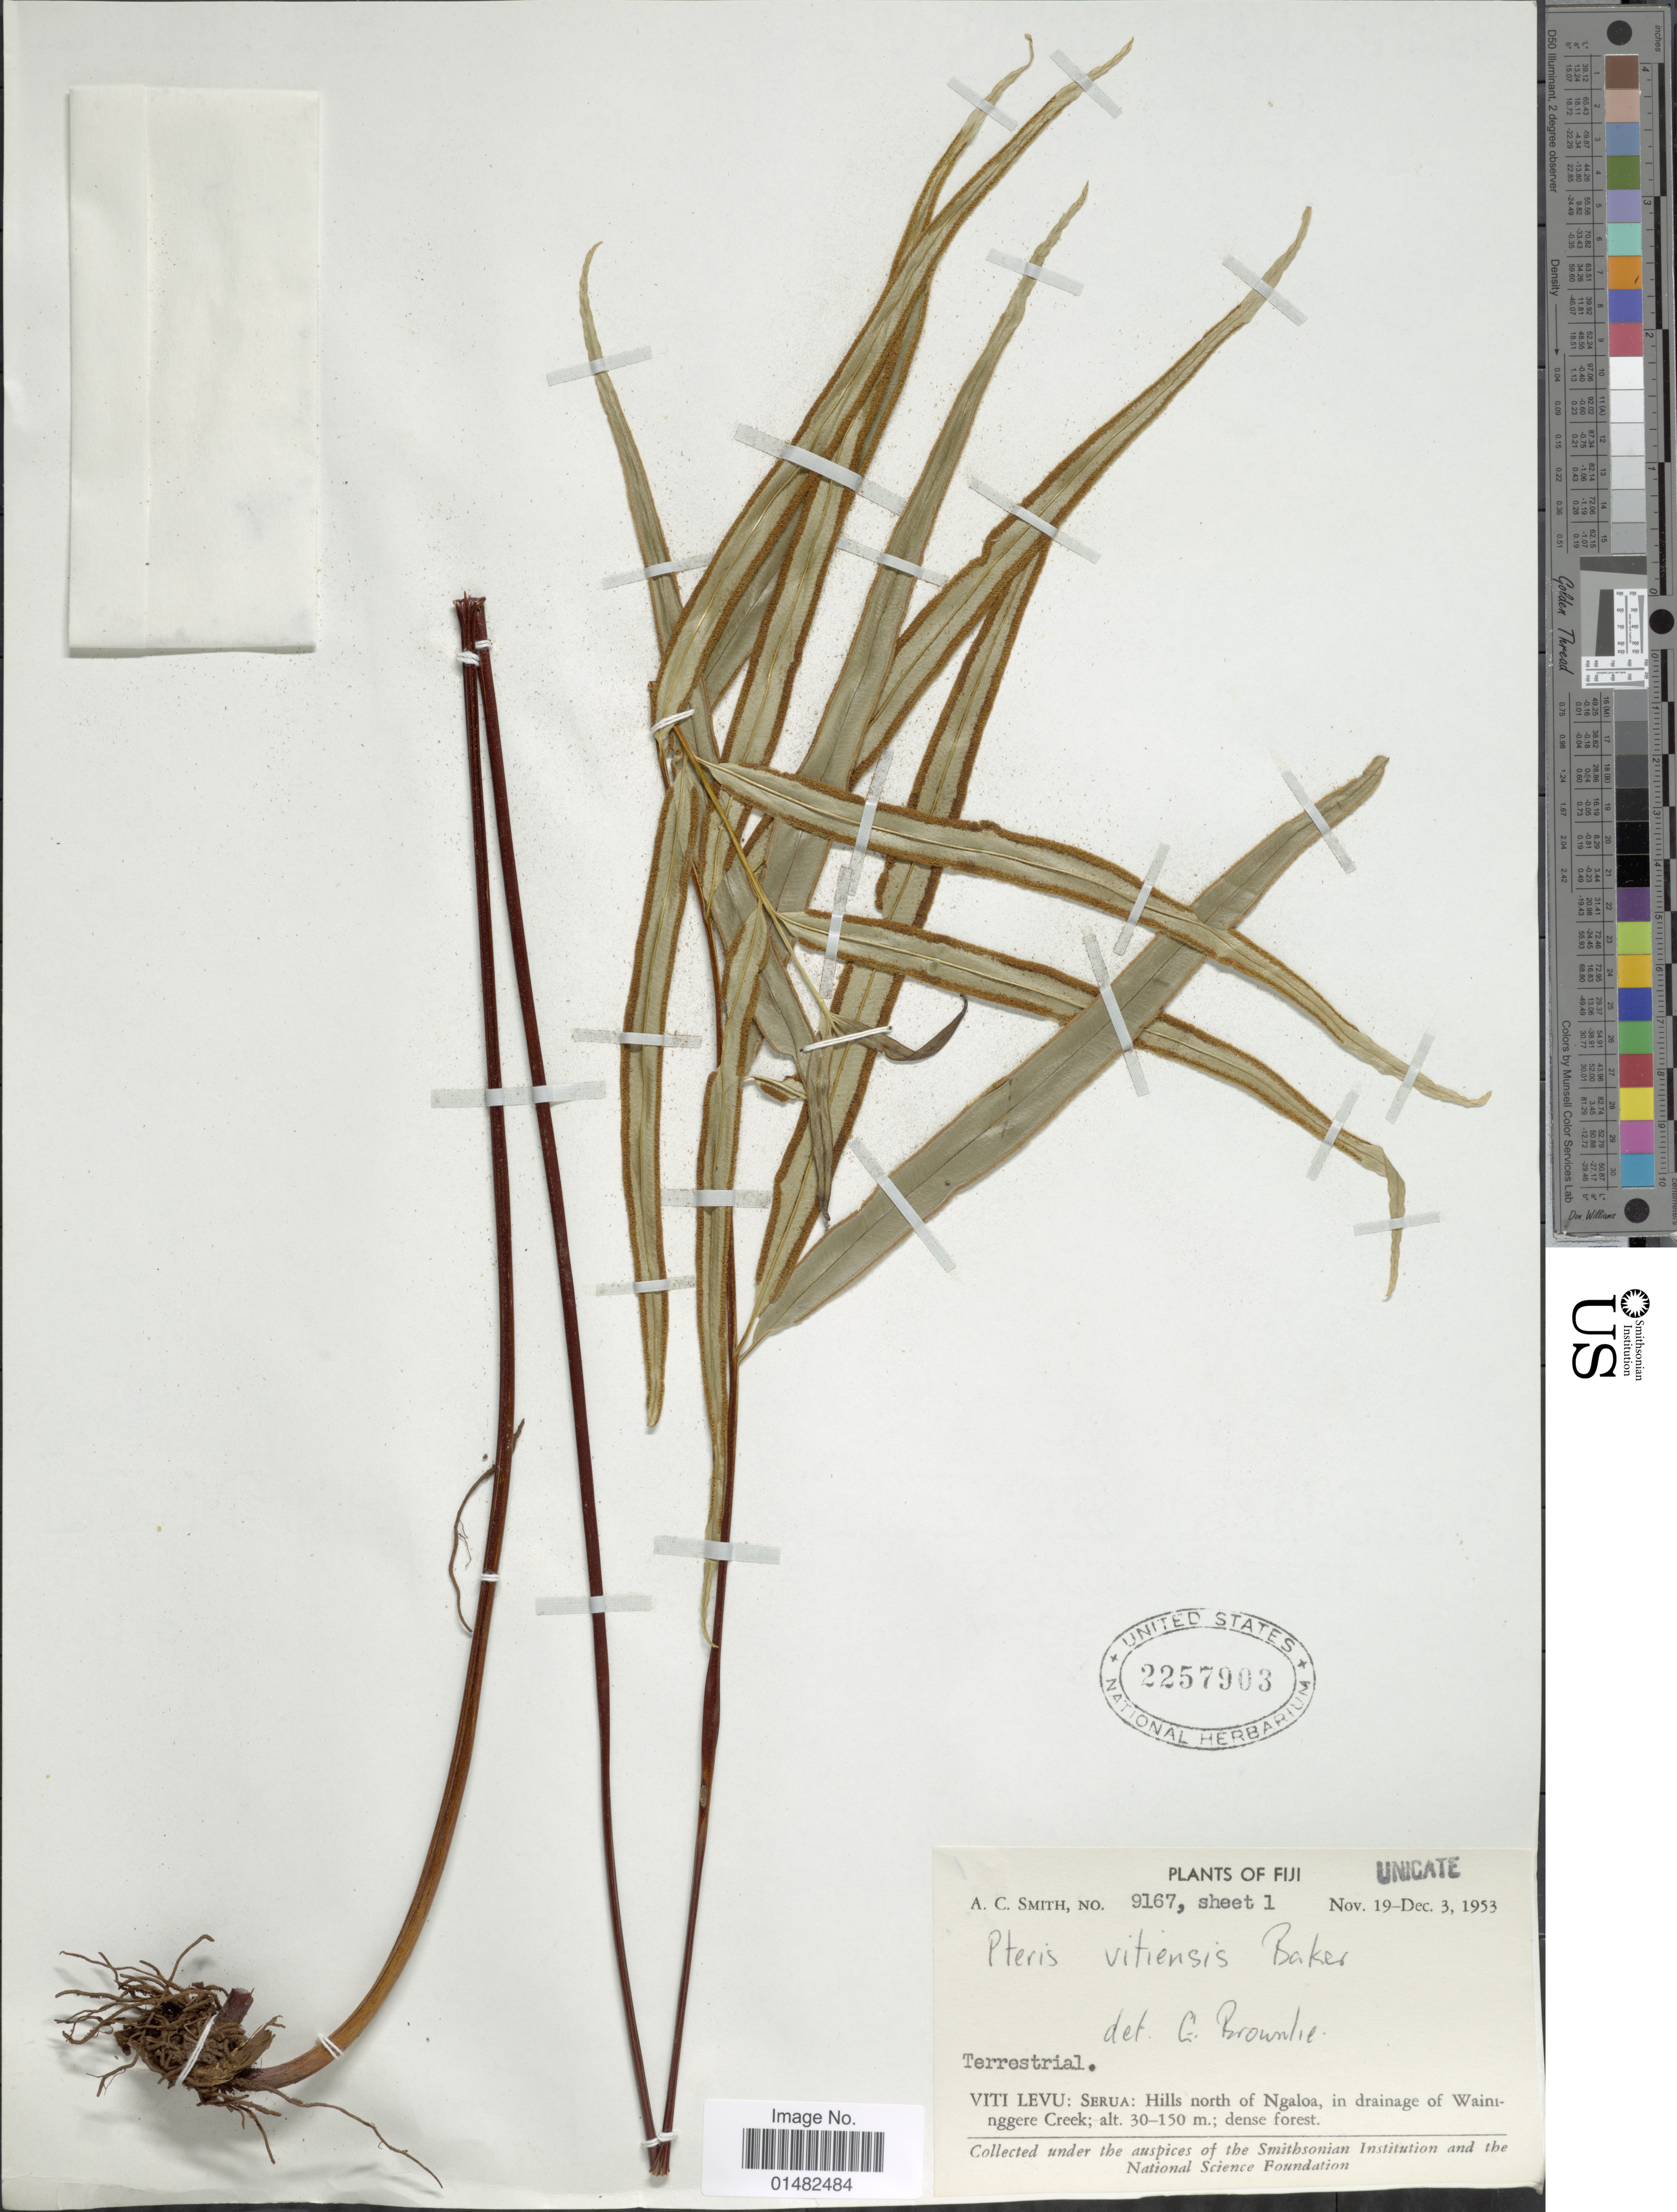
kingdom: Plantae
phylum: Tracheophyta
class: Polypodiopsida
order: Polypodiales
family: Pteridaceae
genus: Pteris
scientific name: Pteris vitiensis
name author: Baker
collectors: A. C. Smith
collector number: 9167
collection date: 1953-11-19/1953-12-03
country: Fiji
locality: Vit Levu:Serua : Hills north of Ngaloa, in drainage of Waininggere Creek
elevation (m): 30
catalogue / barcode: US 2257903